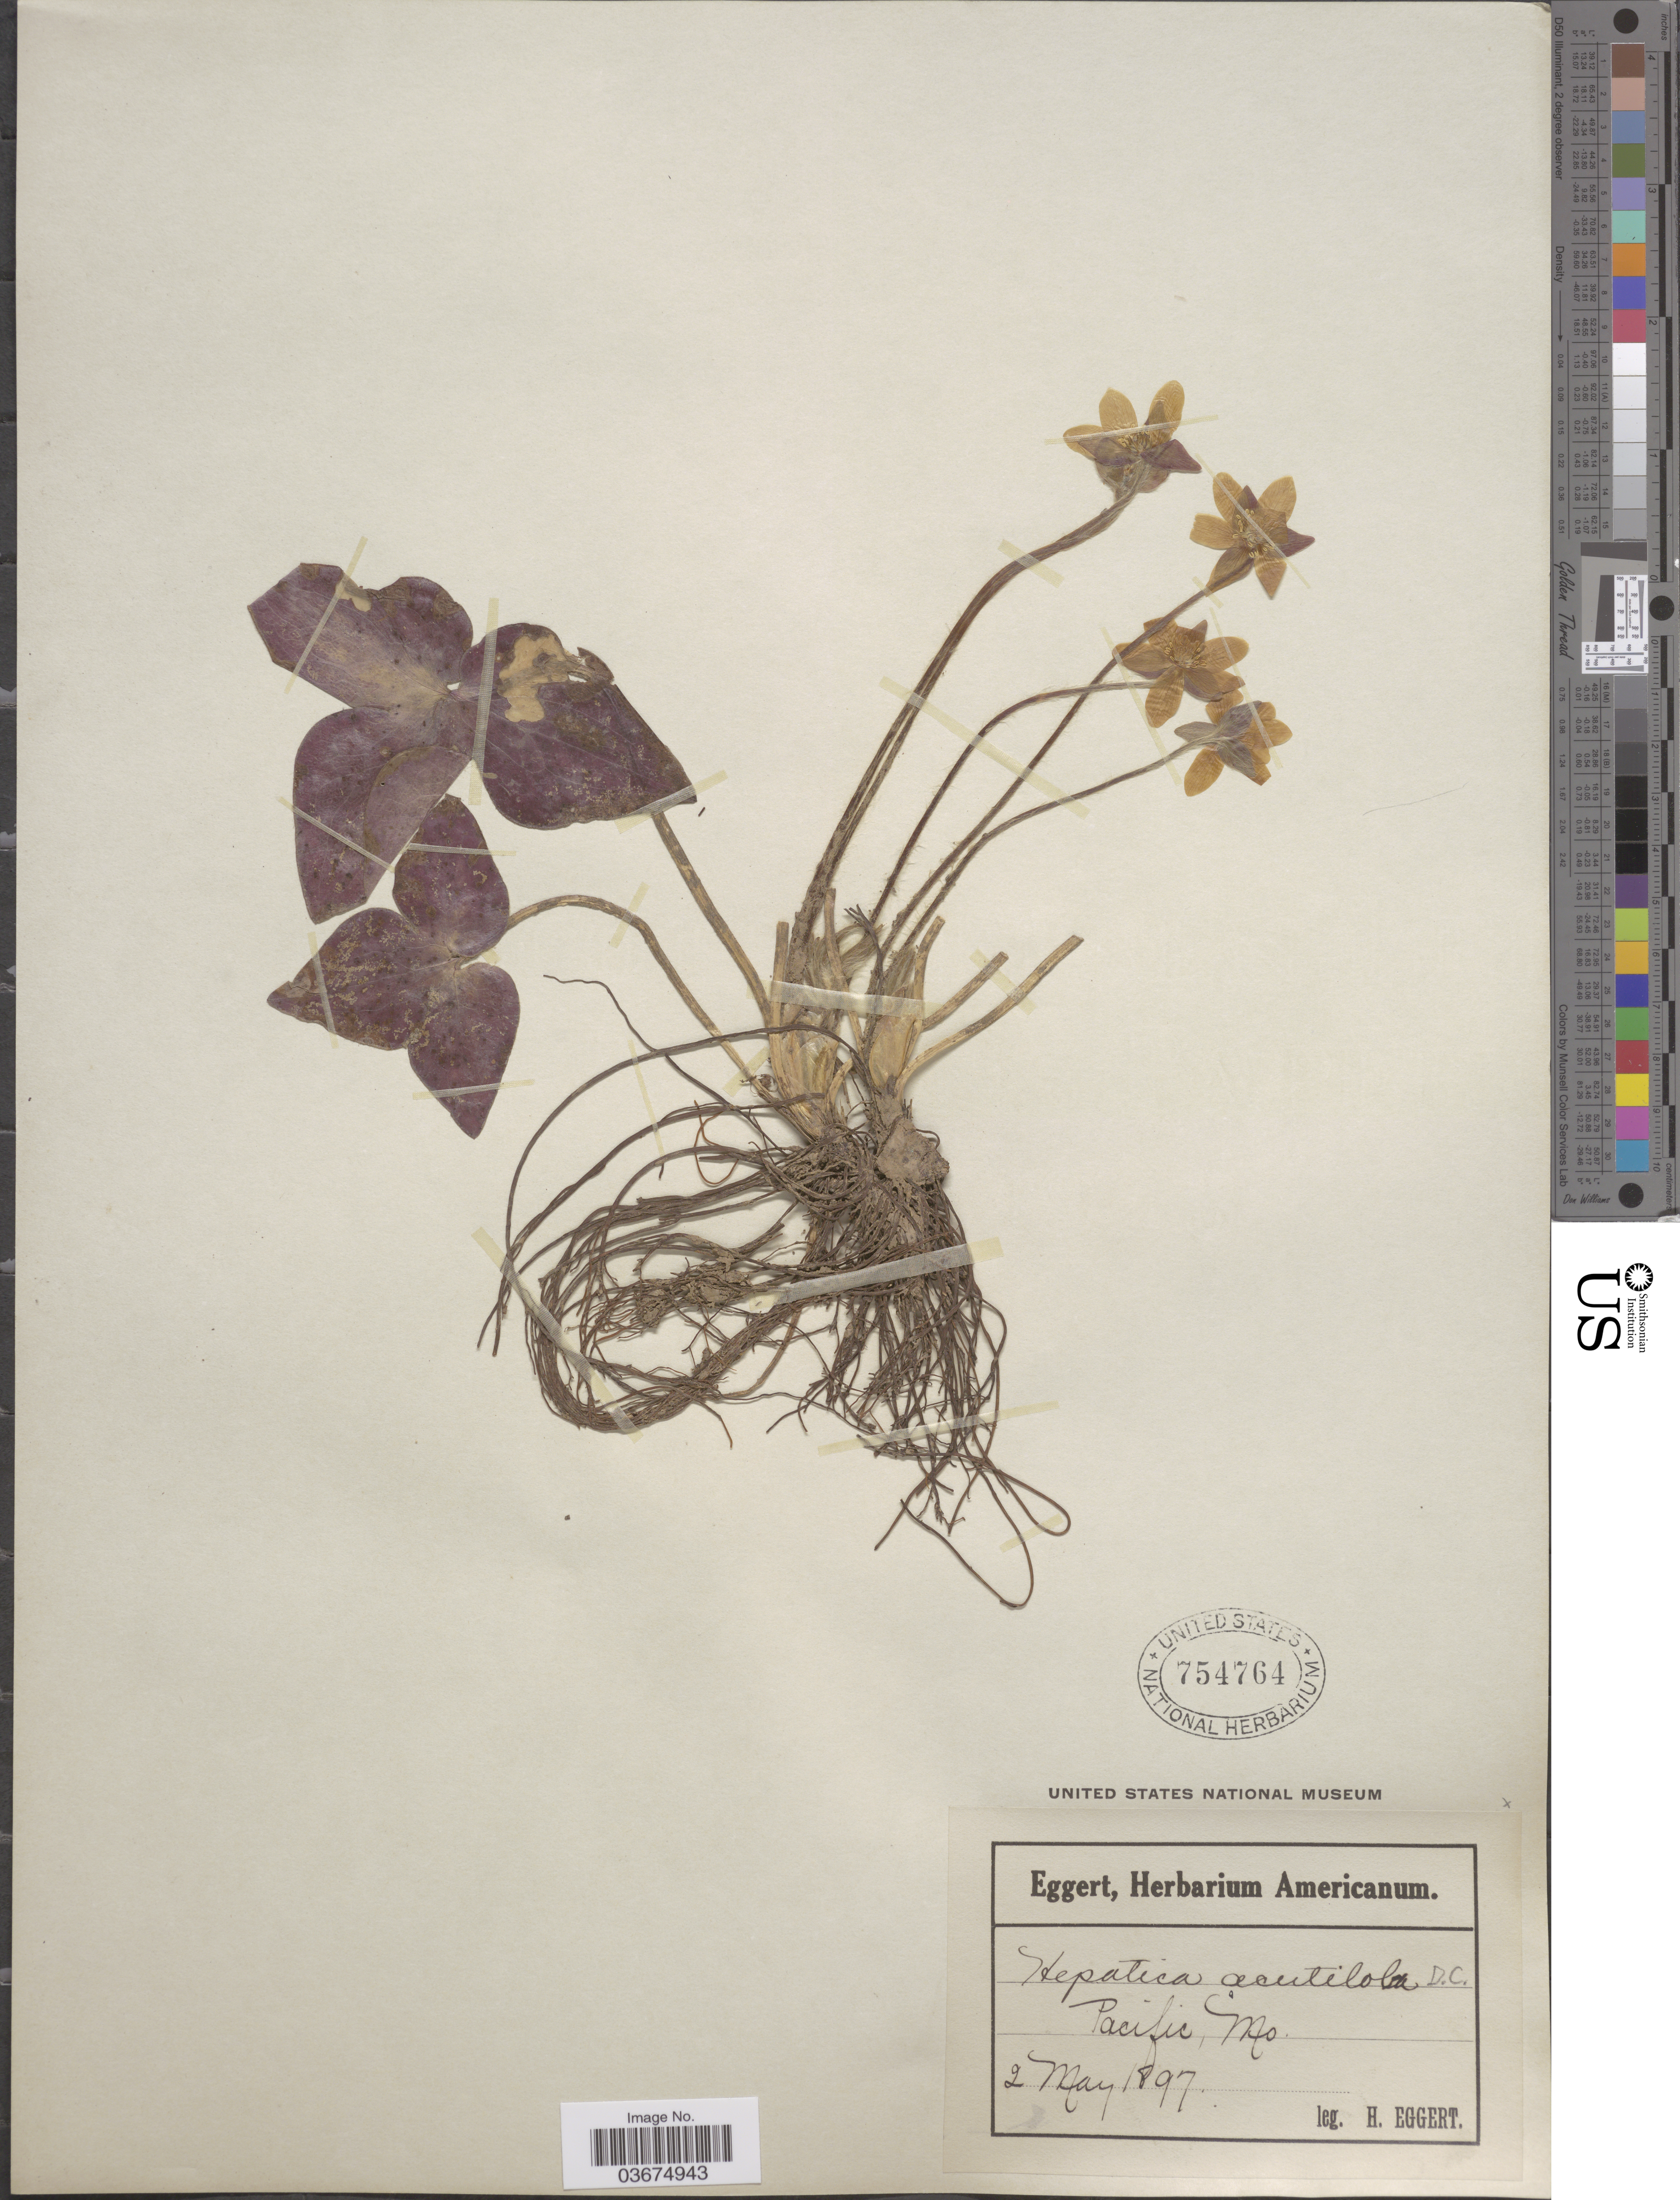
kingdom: Plantae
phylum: Tracheophyta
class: Magnoliopsida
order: Ranunculales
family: Ranunculaceae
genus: Hepatica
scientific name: Hepatica acutiloba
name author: DC.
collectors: H. Eggert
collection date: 1897-05-02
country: United States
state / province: Missouri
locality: Pacific.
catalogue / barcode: US 754764